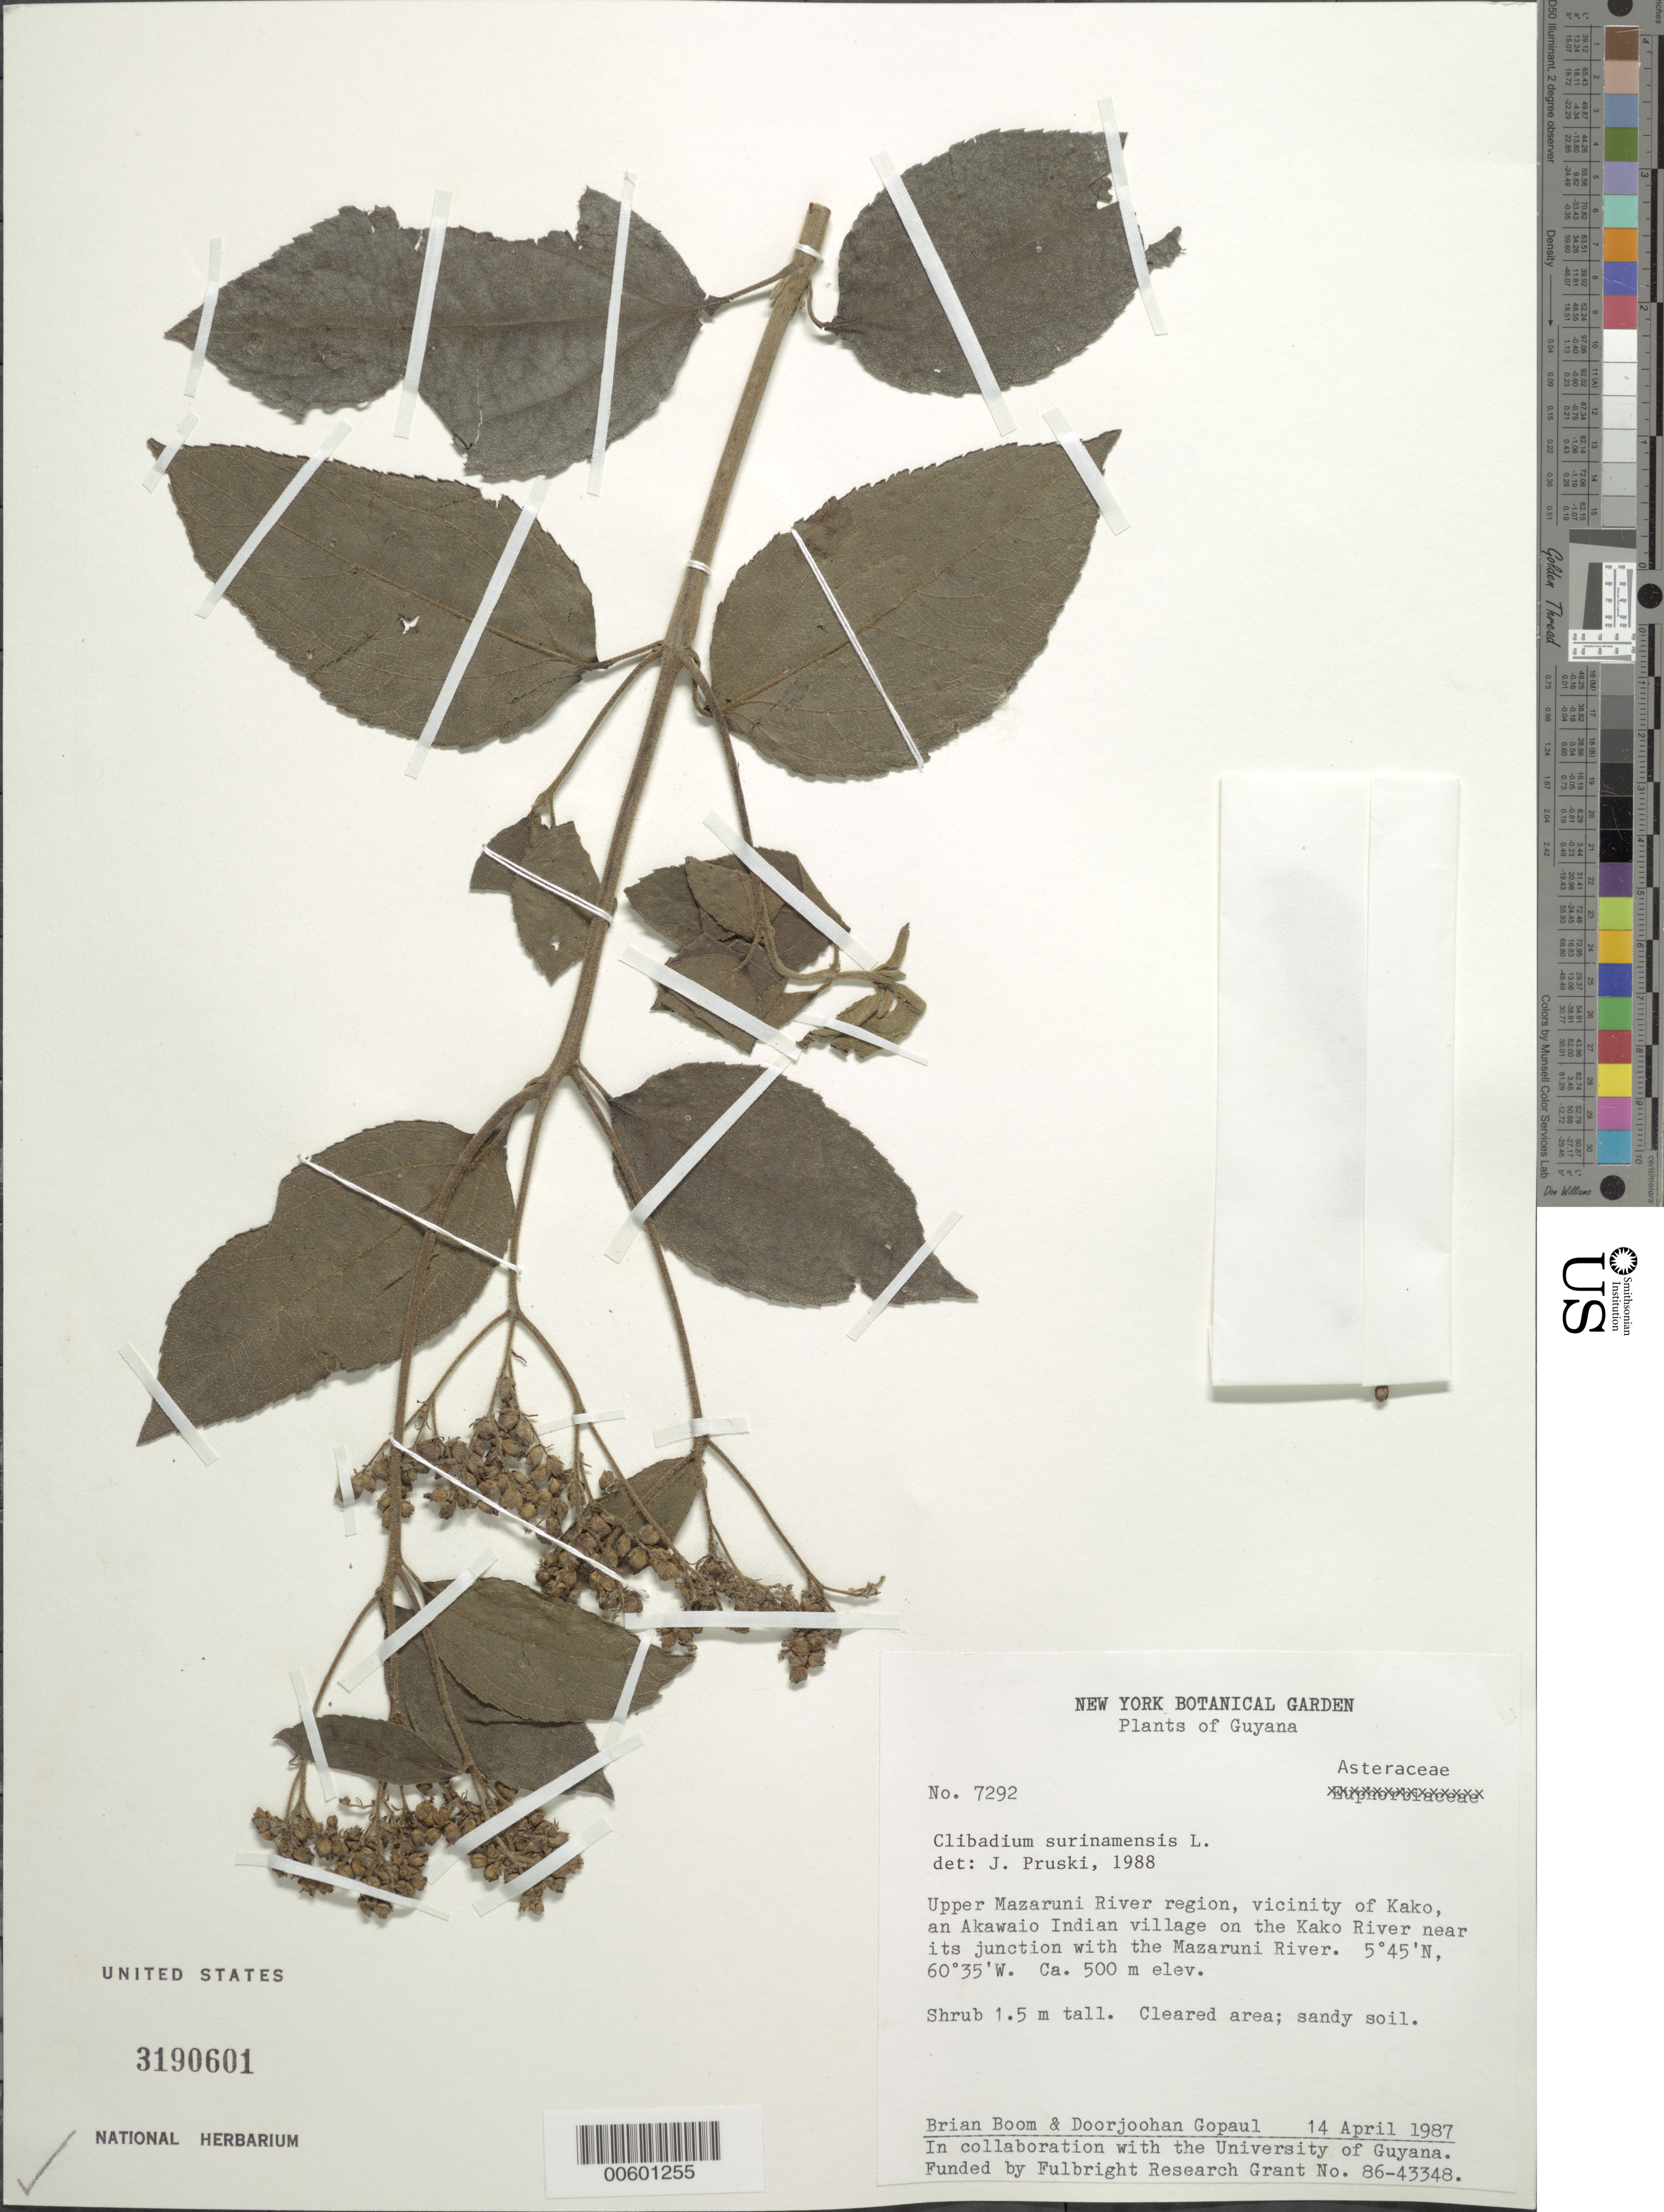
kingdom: Plantae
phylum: Tracheophyta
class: Magnoliopsida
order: Asterales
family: Asteraceae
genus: Clibadium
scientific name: Clibadium surinamense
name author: L.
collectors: B. M. Boom & D. Gopaul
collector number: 7292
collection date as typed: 14-Apr-87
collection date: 1987-04-14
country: Guyana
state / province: Cuyuni-Mazaruni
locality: Kako Village vic., upper Mazaruni River region, on Kako R. near jct with Mazaruni R.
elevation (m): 500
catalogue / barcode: US 3190601